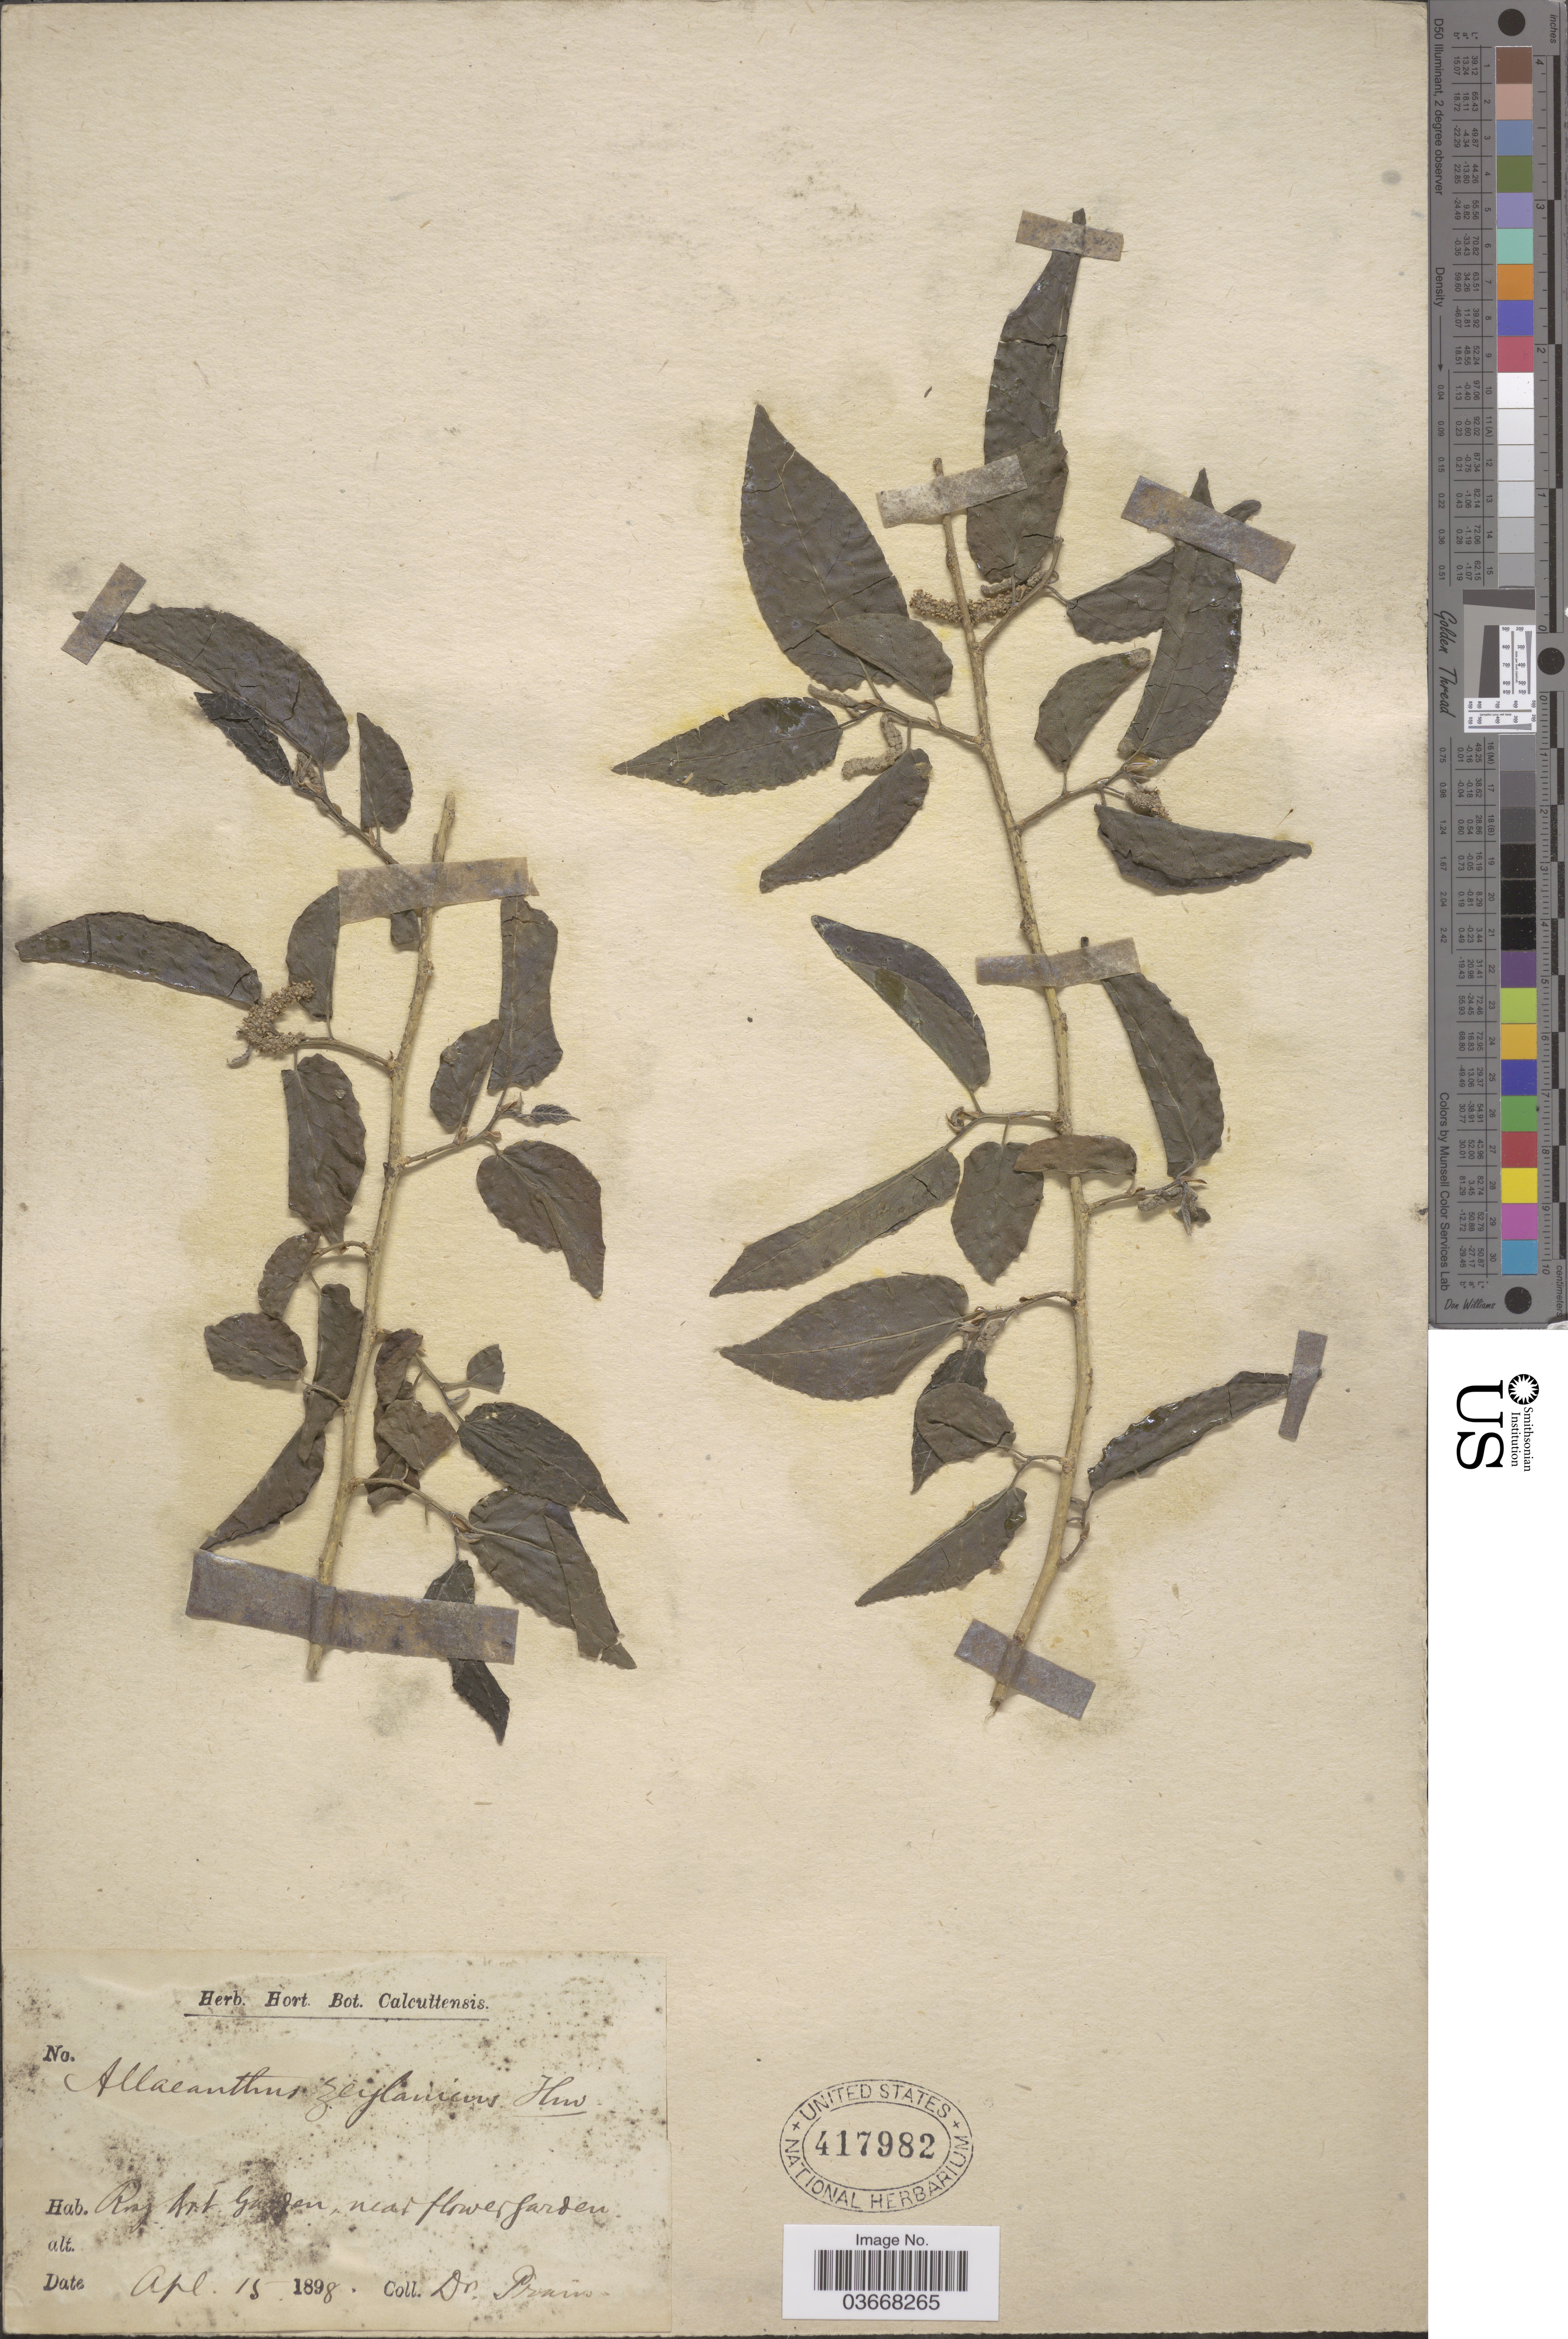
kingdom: Plantae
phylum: Tracheophyta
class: Magnoliopsida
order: Rosales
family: Moraceae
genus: Allaeanthus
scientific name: Allaeanthus zeylanicus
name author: Thwaites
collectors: Dr. Prain's collector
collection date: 1898-04-15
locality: Roy bot. garden, near flower garden.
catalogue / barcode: US 417982